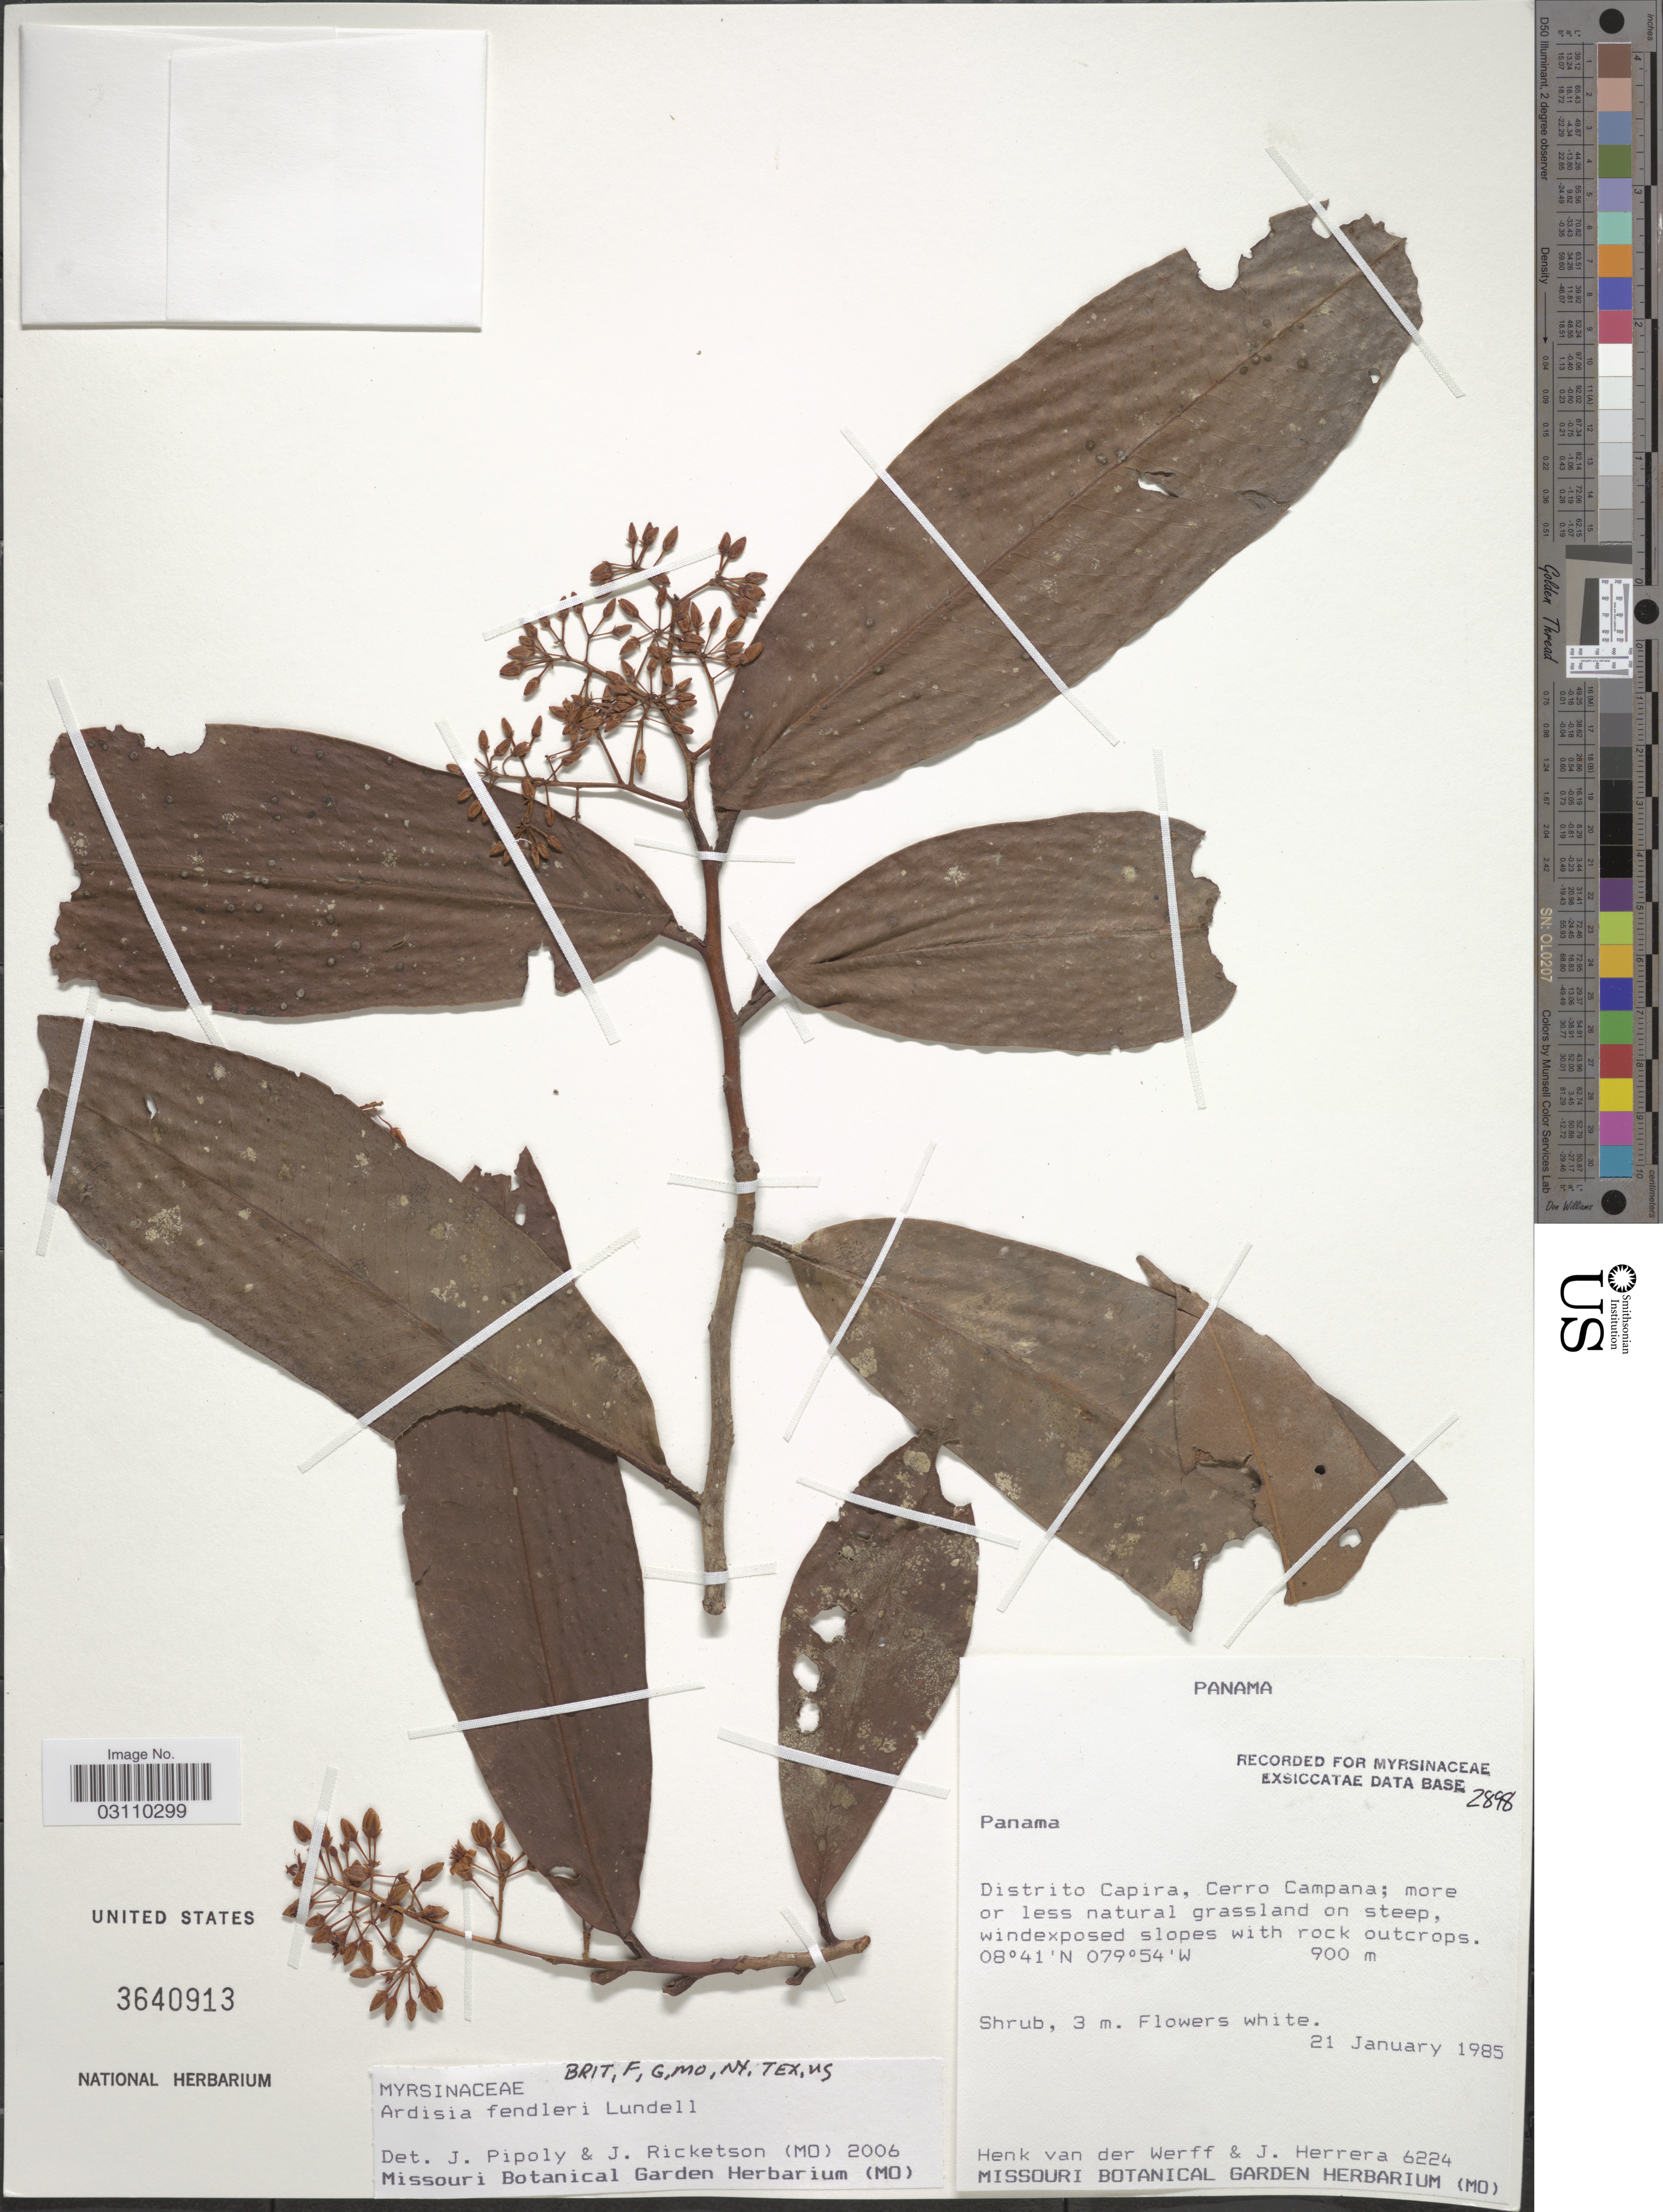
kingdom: Plantae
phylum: Tracheophyta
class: Magnoliopsida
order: Ericales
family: Primulaceae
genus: Ardisia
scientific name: Ardisia fendleri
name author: Lundell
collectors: H. van der Werff & J. Herrera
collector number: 6224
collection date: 1985-01-21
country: Panama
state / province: Panamá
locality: Distrito Capira, Cerro Campana.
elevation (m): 900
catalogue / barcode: US 3640913